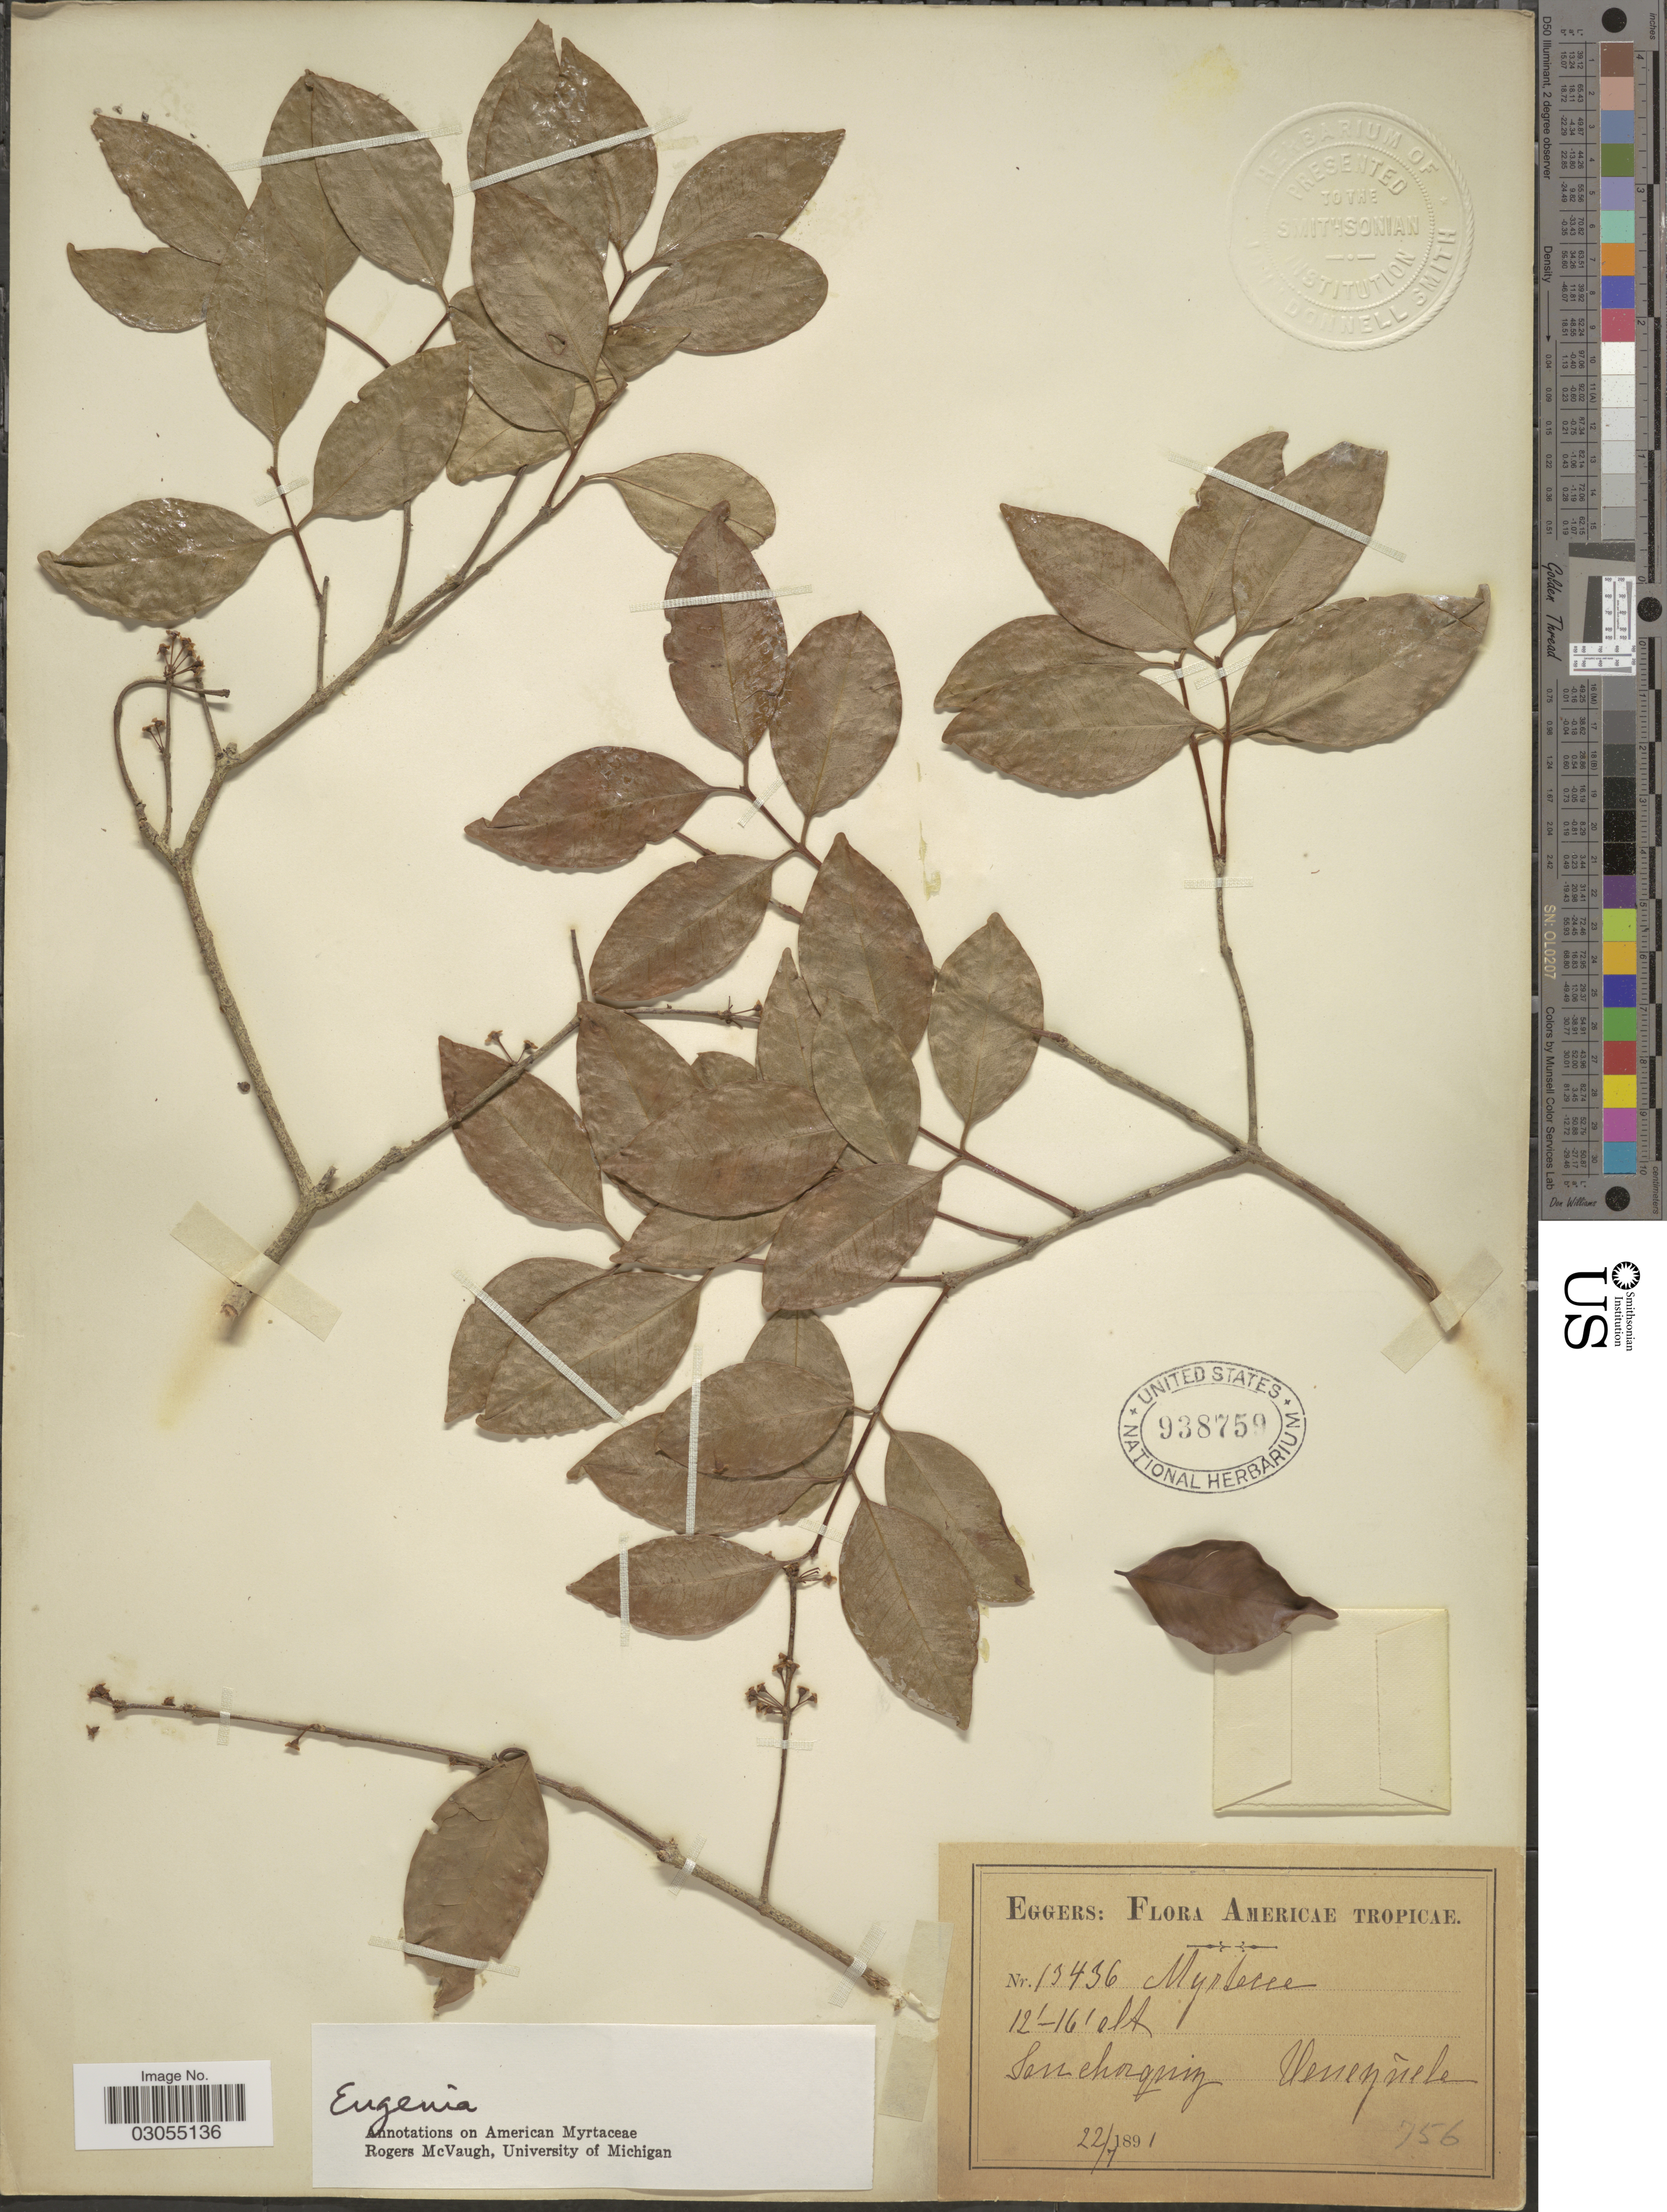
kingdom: Plantae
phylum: Tracheophyta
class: Magnoliopsida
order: Myrtales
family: Myrtaceae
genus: Eugenia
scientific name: Eugenia sp.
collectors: -. Eggers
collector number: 13436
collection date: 1891-07-22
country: Venezuela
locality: Sanchorquiz.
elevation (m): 4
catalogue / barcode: US 938759